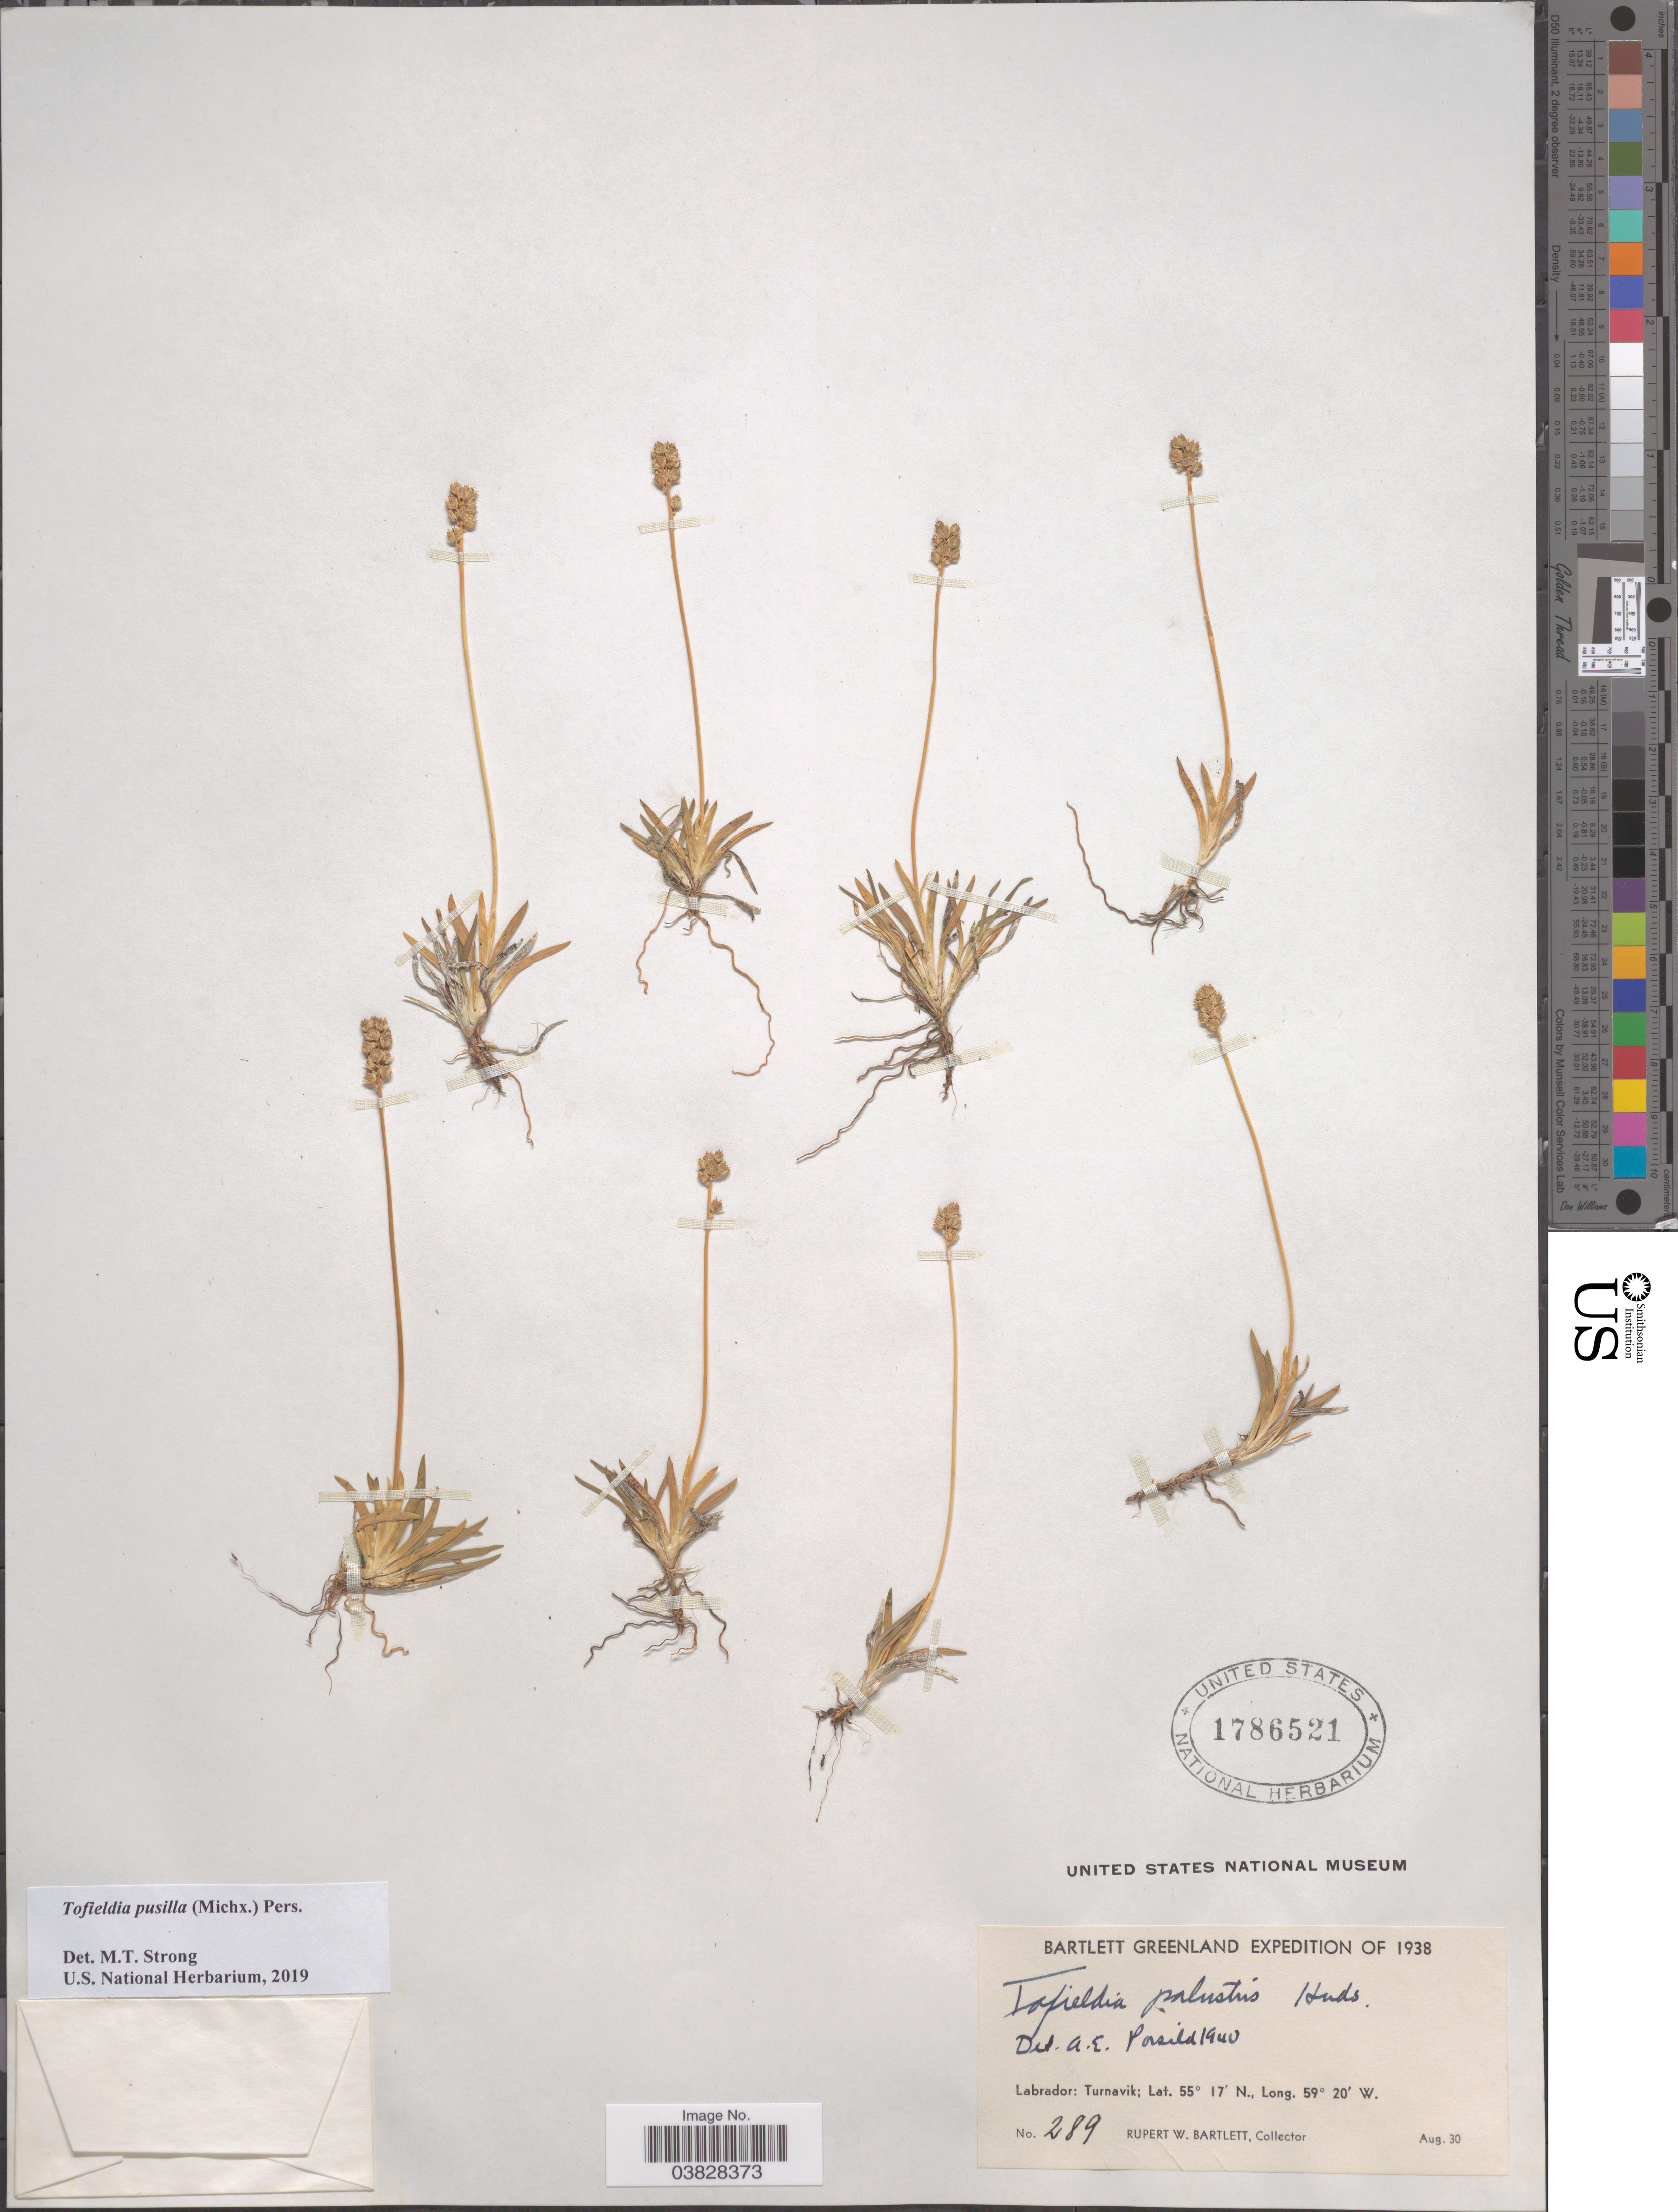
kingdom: Plantae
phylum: Tracheophyta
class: Liliopsida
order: Alismatales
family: Tofieldiaceae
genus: Tofieldia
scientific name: Tofieldia pusilla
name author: (Michx.) Pers.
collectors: R. W. Bartlett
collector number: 289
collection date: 1938-08-30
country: Canada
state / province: Newfoundland and Labrador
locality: Labrador: Turnavik.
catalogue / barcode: US 1786521